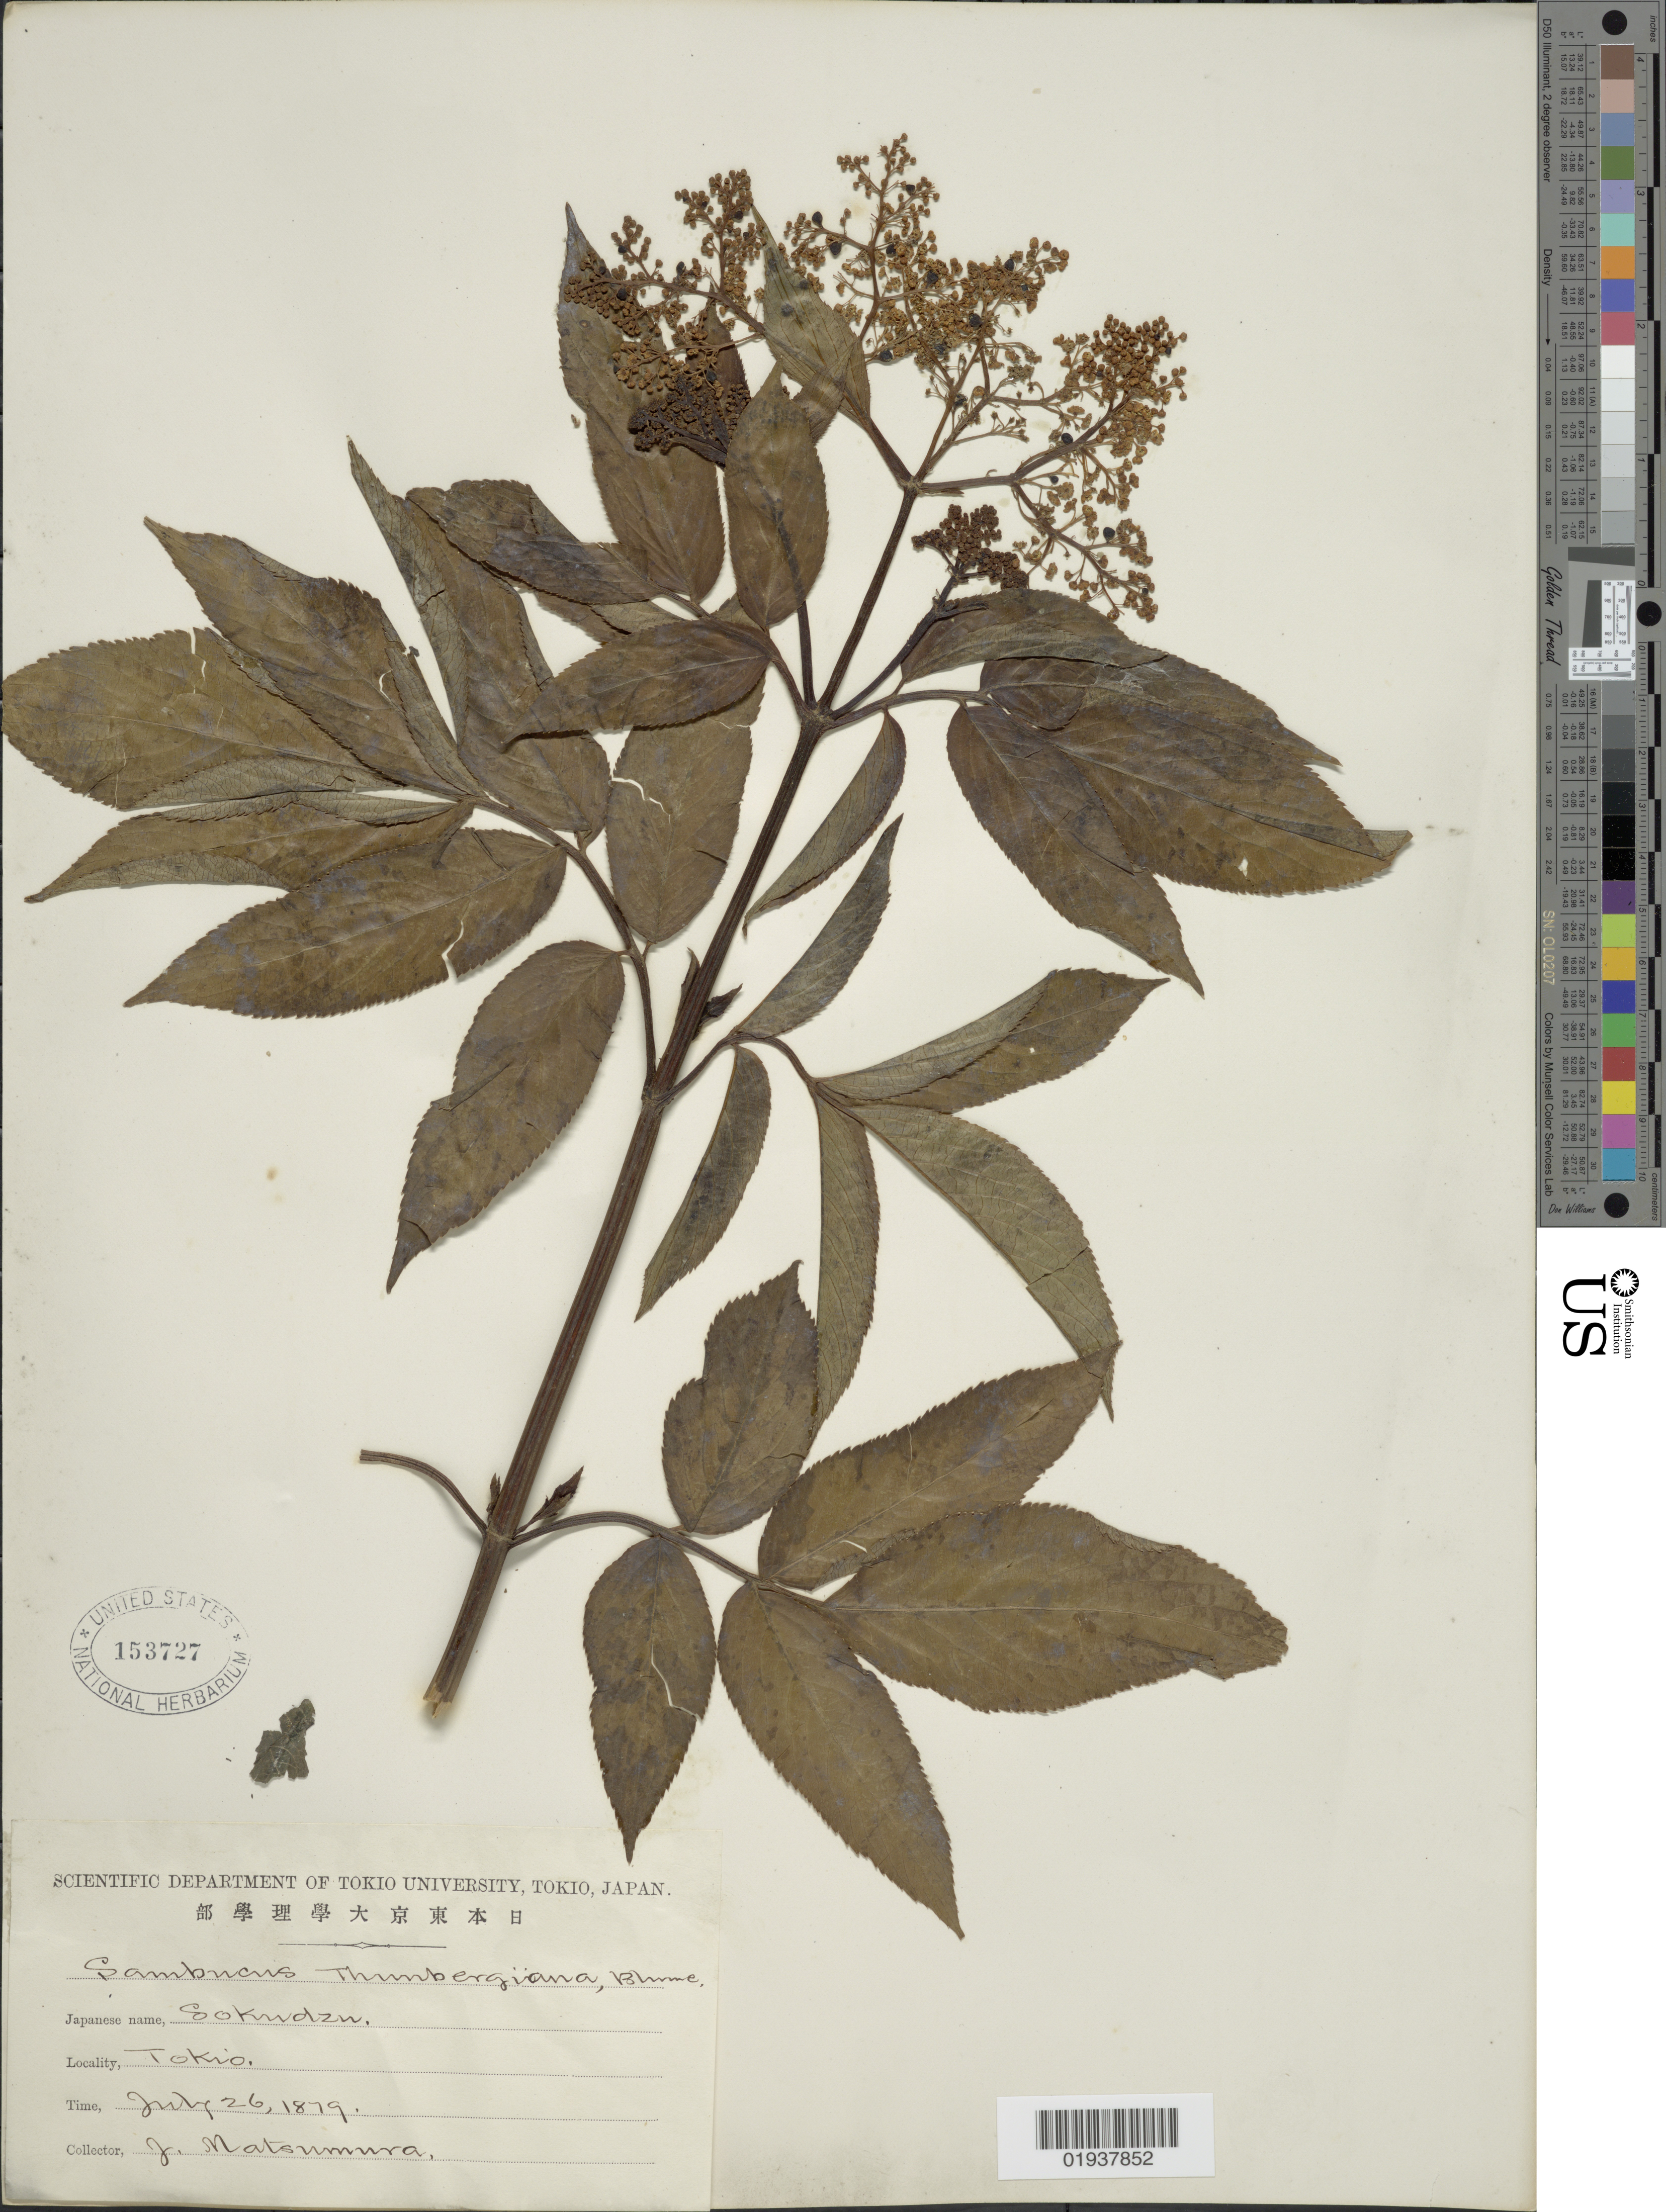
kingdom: Plantae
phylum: Tracheophyta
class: Magnoliopsida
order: Dipsacales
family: Viburnaceae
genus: Sambucus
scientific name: Sambucus javanica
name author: Blume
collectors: J. Matsumura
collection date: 1879-07-26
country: Japan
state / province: Tokyo, Federal City of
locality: Tokio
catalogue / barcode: US 153727